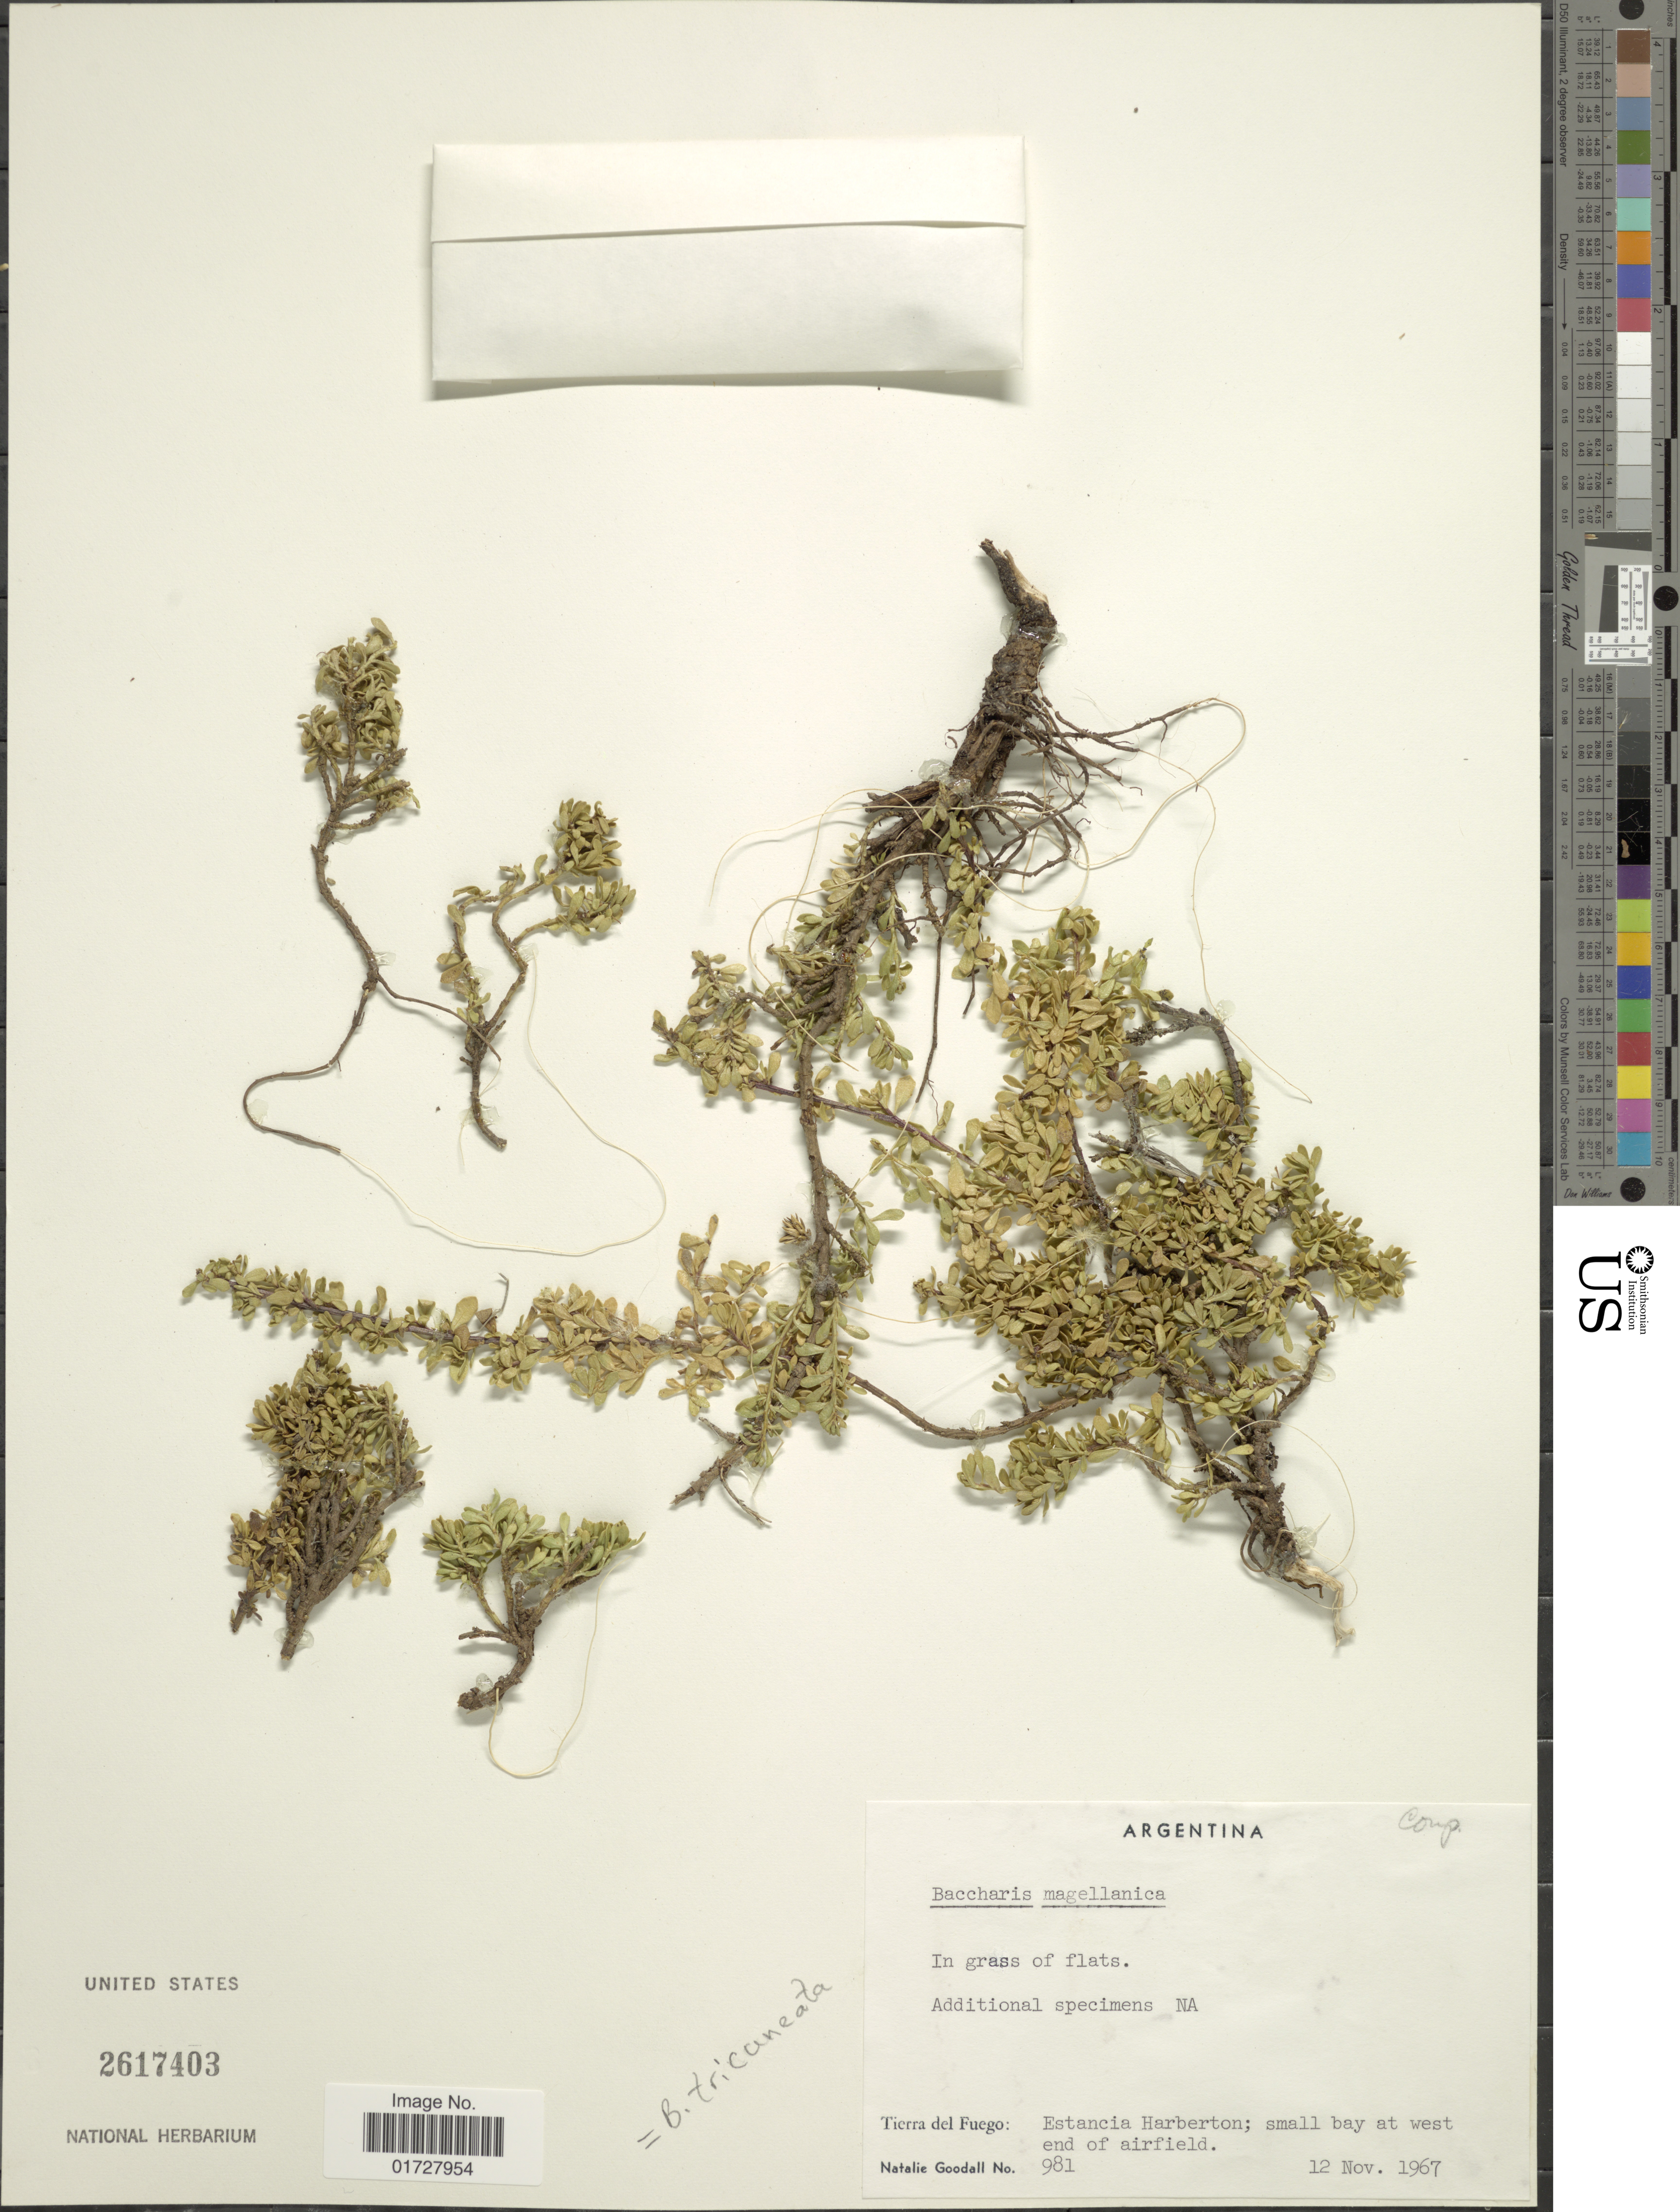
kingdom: Plantae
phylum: Tracheophyta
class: Magnoliopsida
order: Asterales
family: Asteraceae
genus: Baccharis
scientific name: Baccharis tricuneata var. magellanica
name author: (Lam.) Cuatrec.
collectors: N. Goodall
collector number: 981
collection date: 1967-11-12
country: Argentina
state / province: Tierra del Fuego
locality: Estancia Harberton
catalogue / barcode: US 2617403